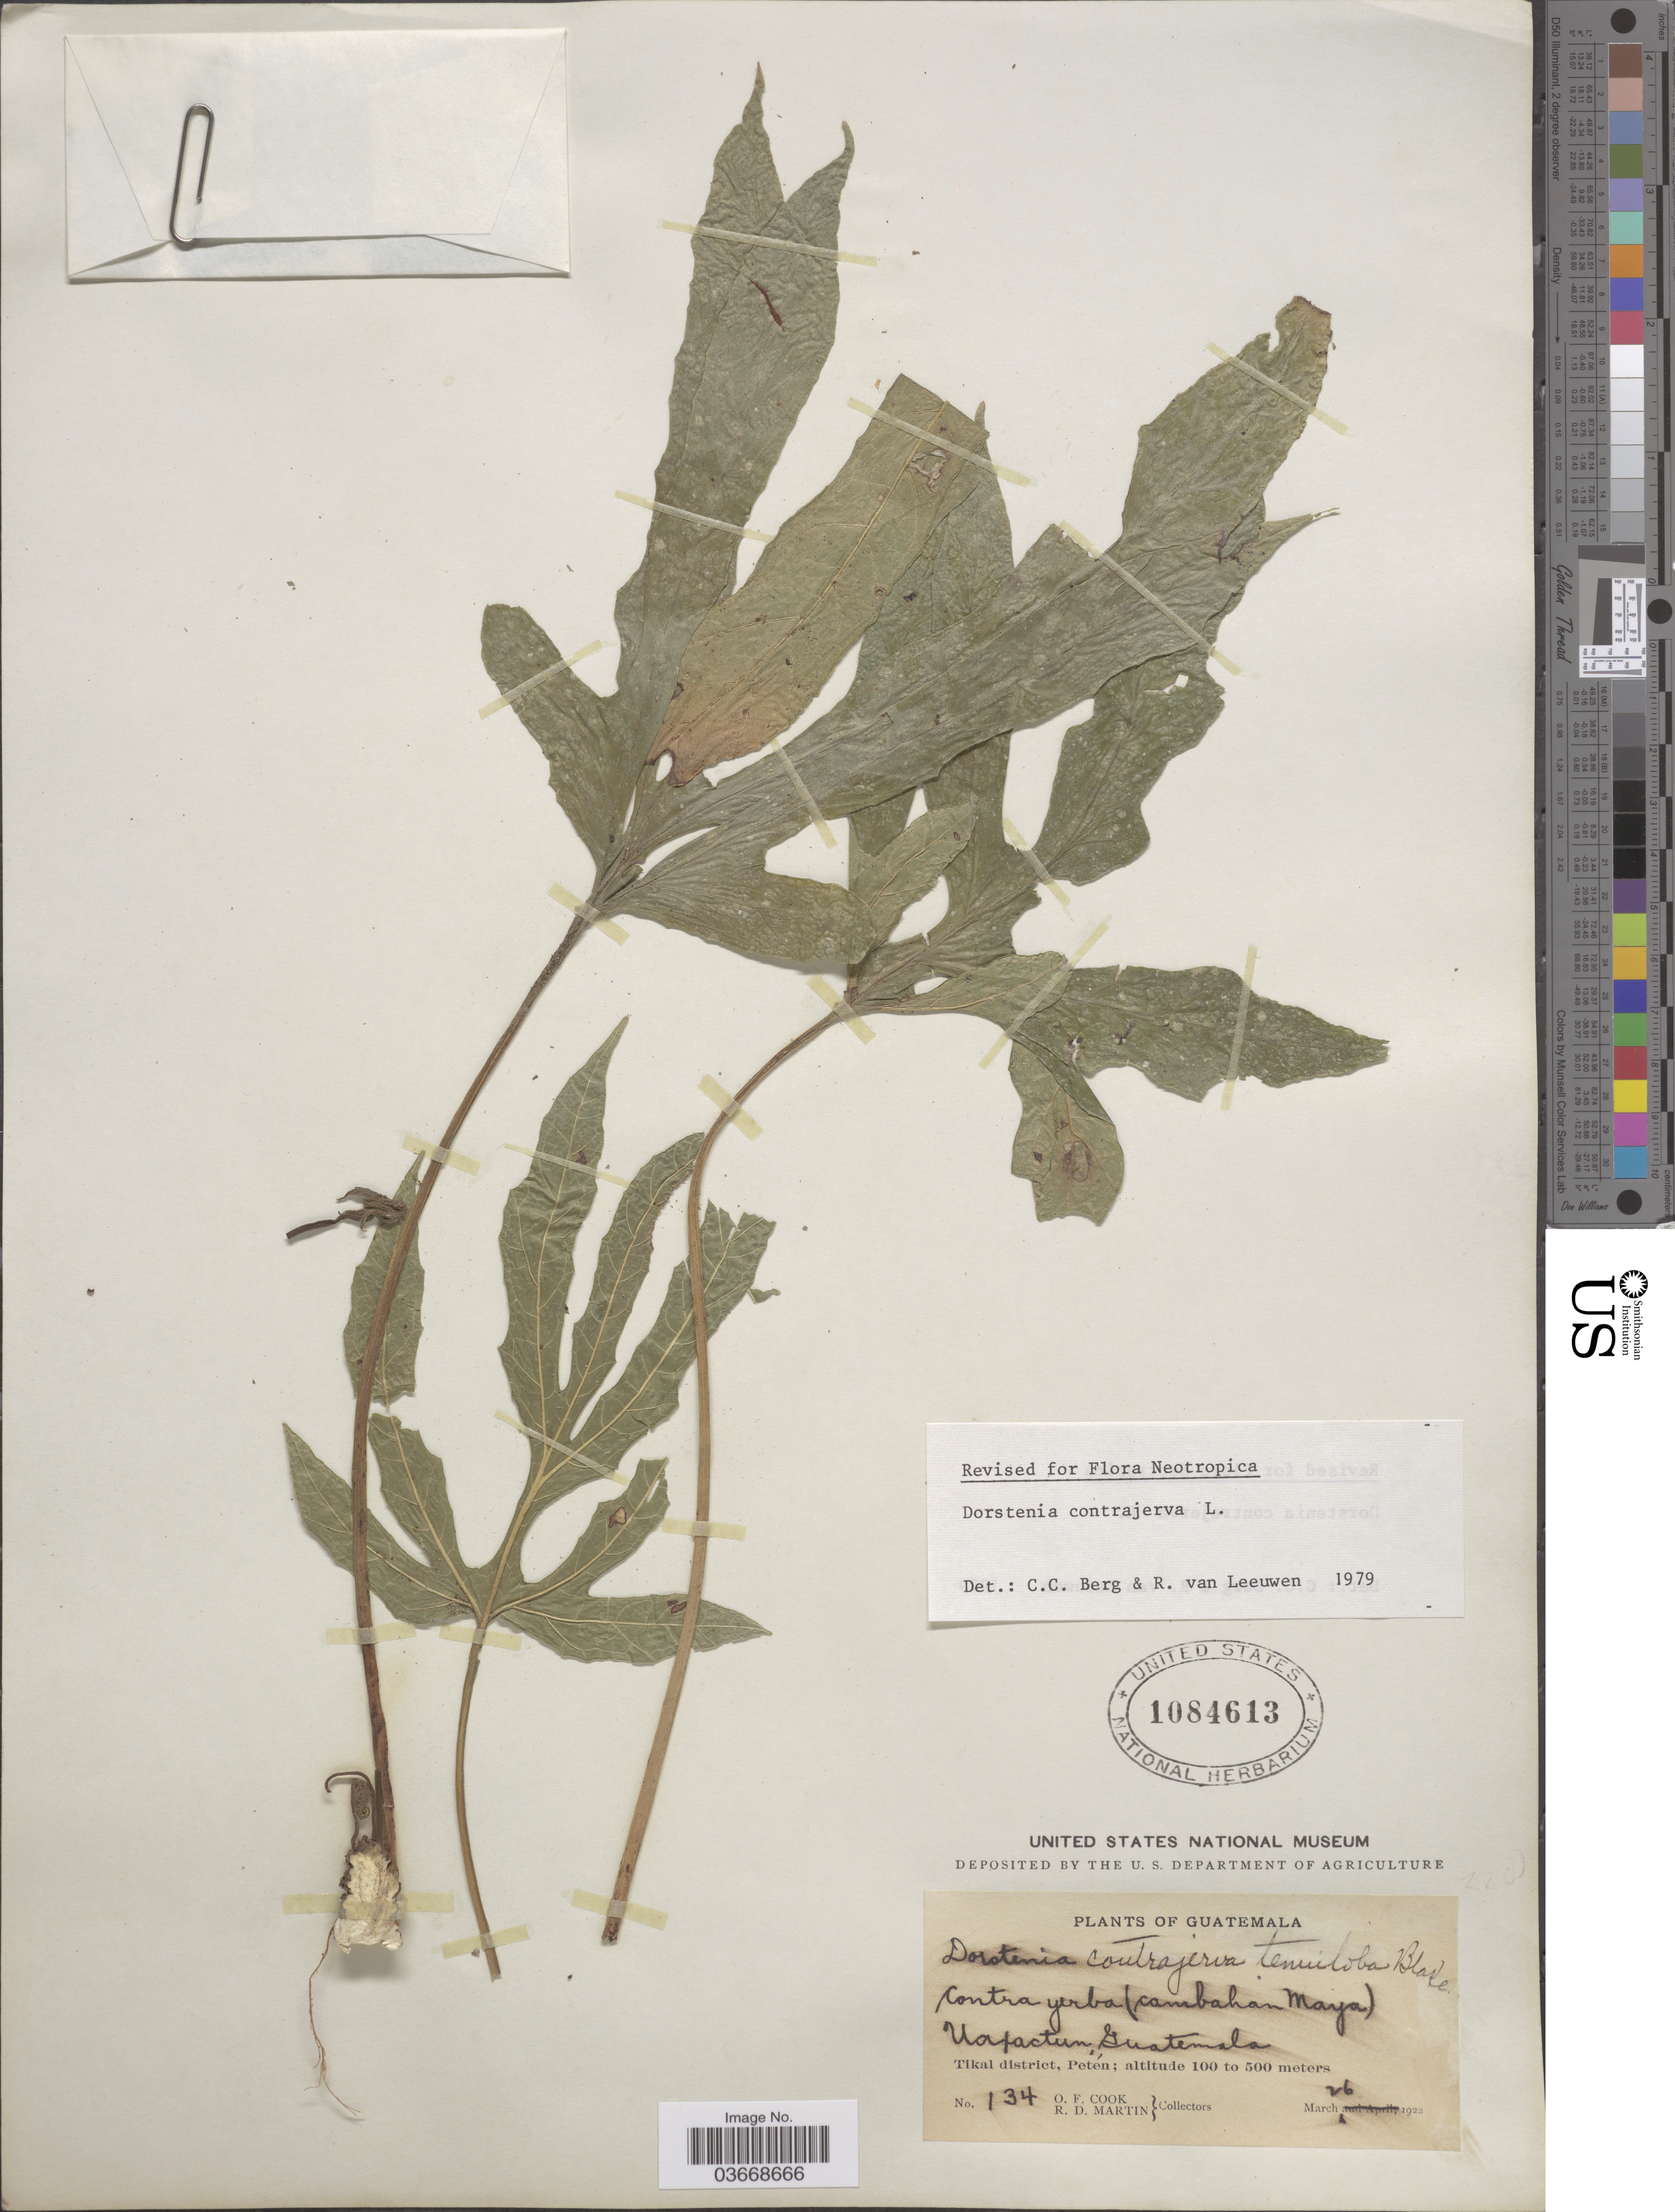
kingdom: Plantae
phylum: Tracheophyta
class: Magnoliopsida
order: Rosales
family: Moraceae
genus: Dorstenia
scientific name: Dorstenia contrajerva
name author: L.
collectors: O. F. Cook & R. D. Martin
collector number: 134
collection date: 1922-03-26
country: Guatemala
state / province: El Peten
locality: Contra yerba (cambahan Maya).? Uaxactan. Tikal district, Petén.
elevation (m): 100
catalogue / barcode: US 1084613